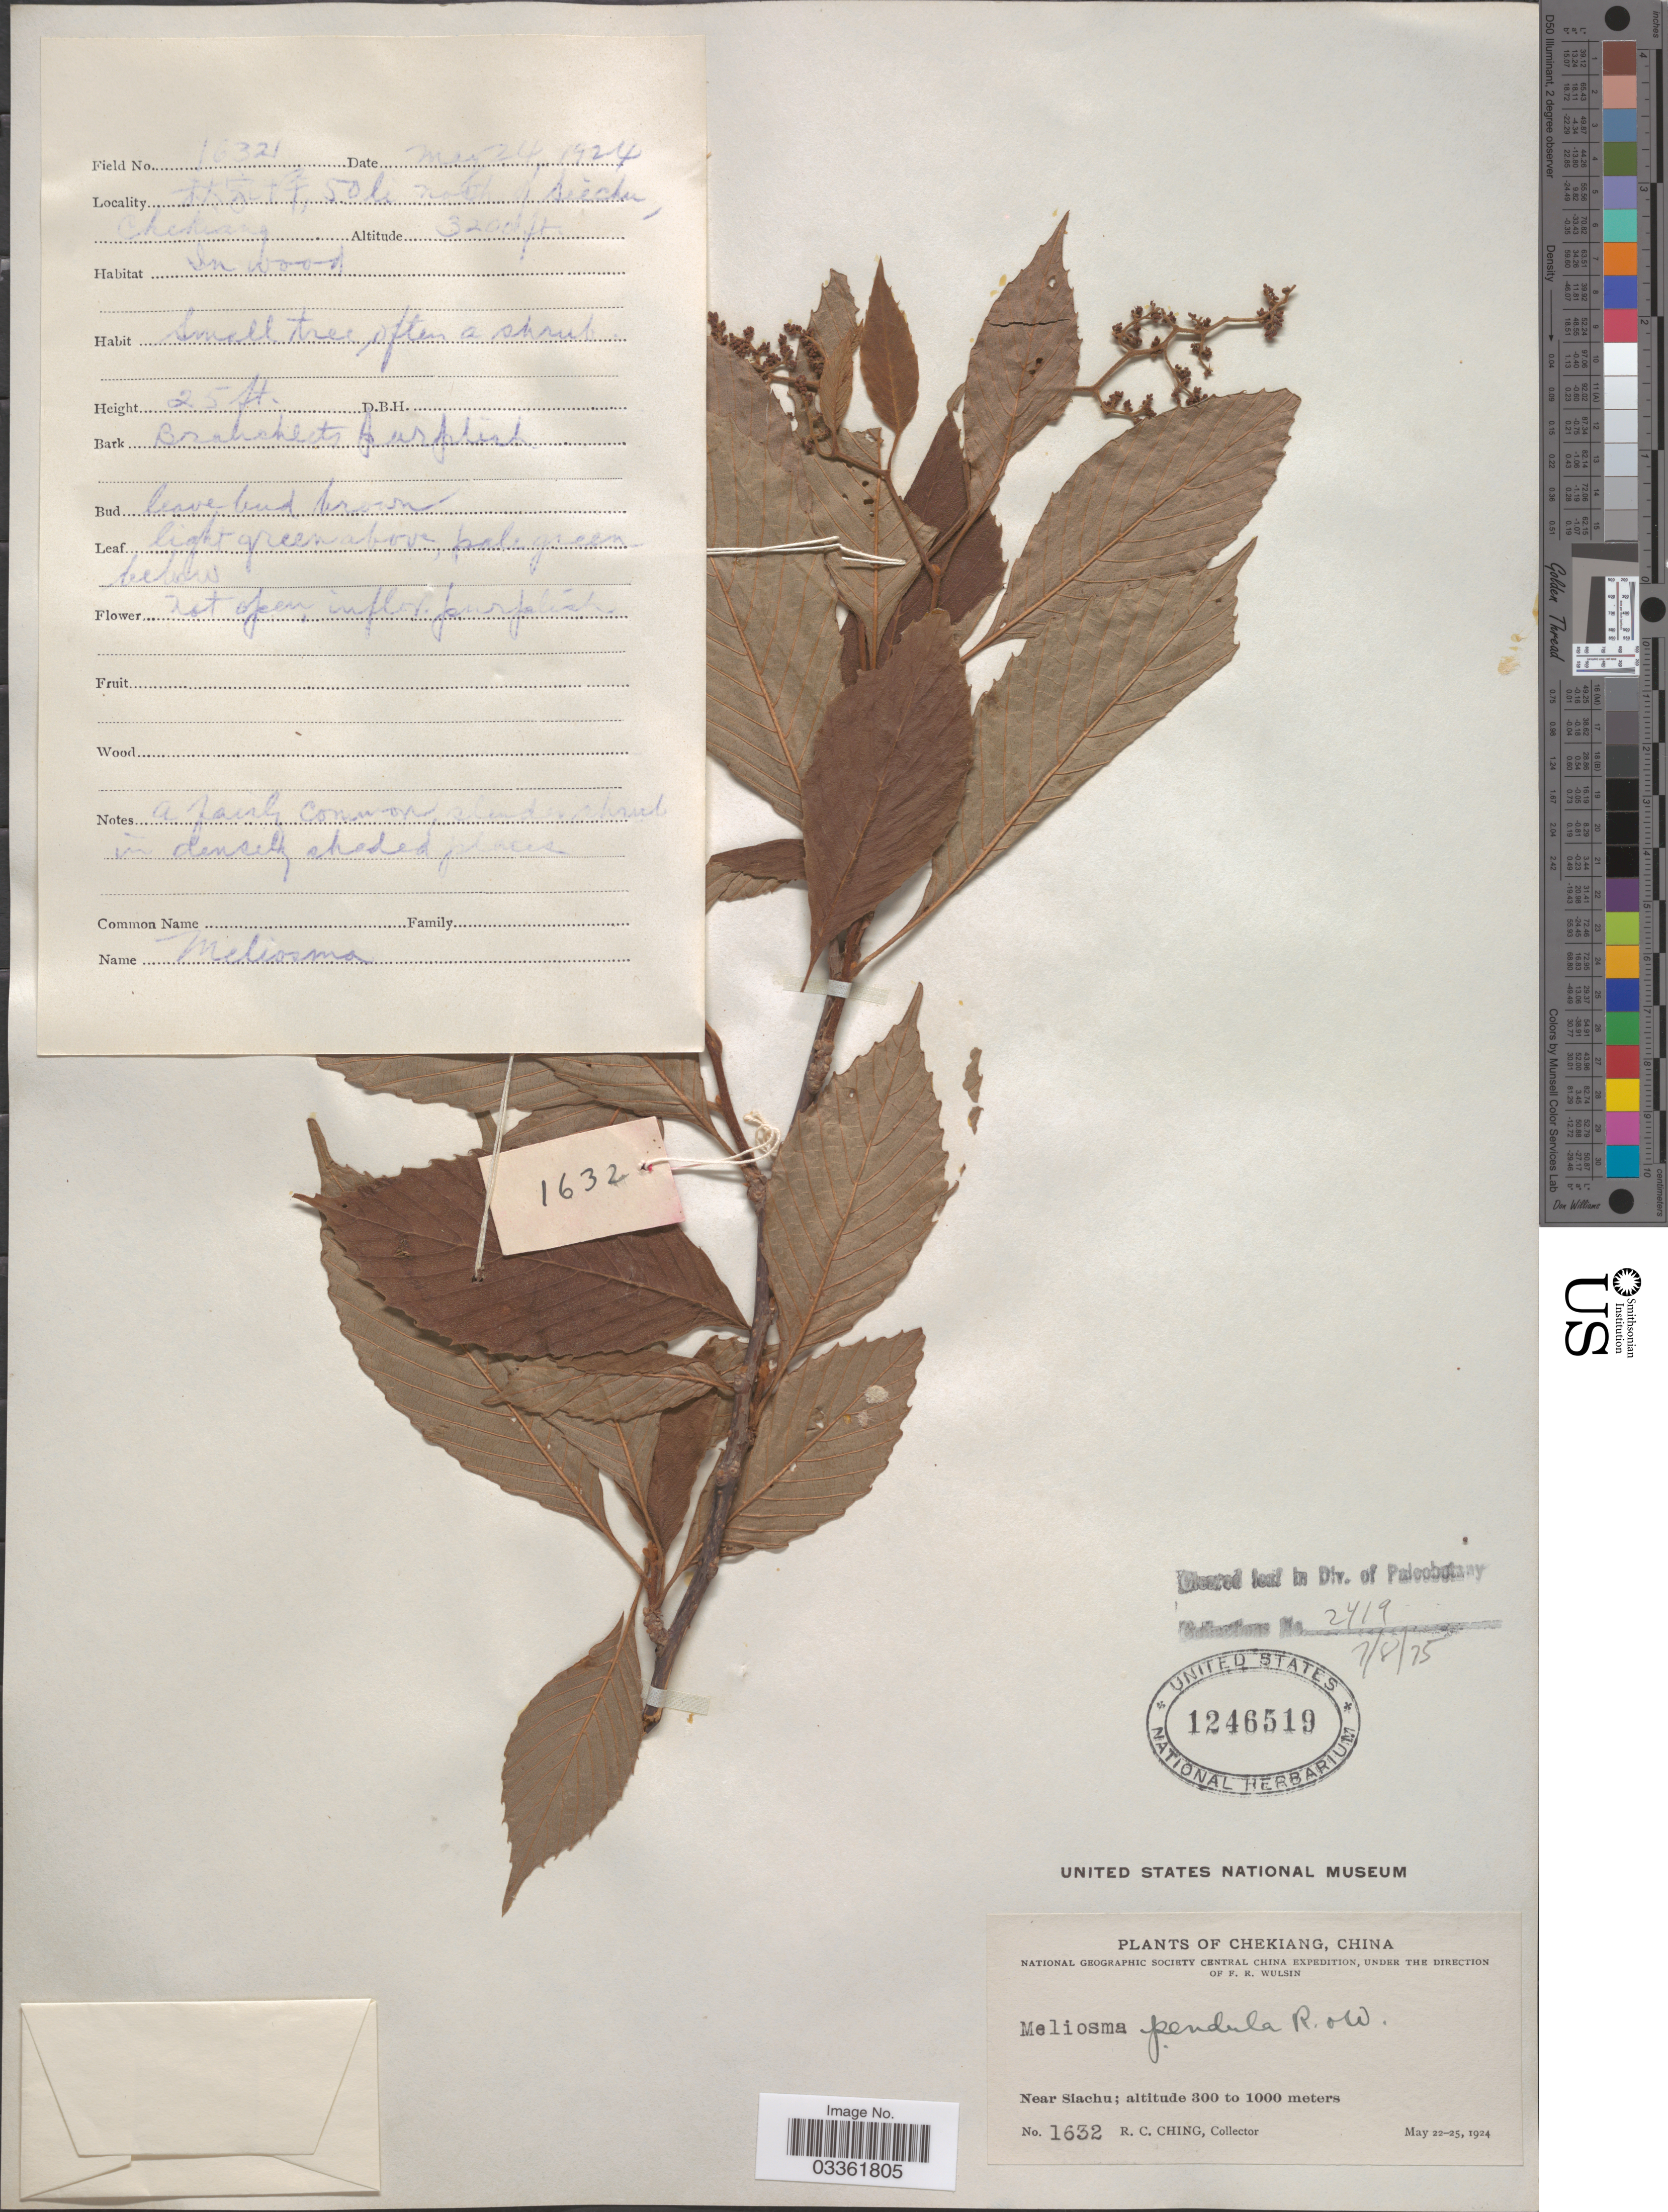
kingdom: Plantae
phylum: Tracheophyta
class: Magnoliopsida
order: Proteales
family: Sabiaceae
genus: Meliosma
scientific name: Meliosma pendula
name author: Merr.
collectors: R. C. Ching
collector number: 1632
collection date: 1924-05-24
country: China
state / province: Sichuan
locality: Near Siachu, 50 lo north of Siachu.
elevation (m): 975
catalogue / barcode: US 1246519